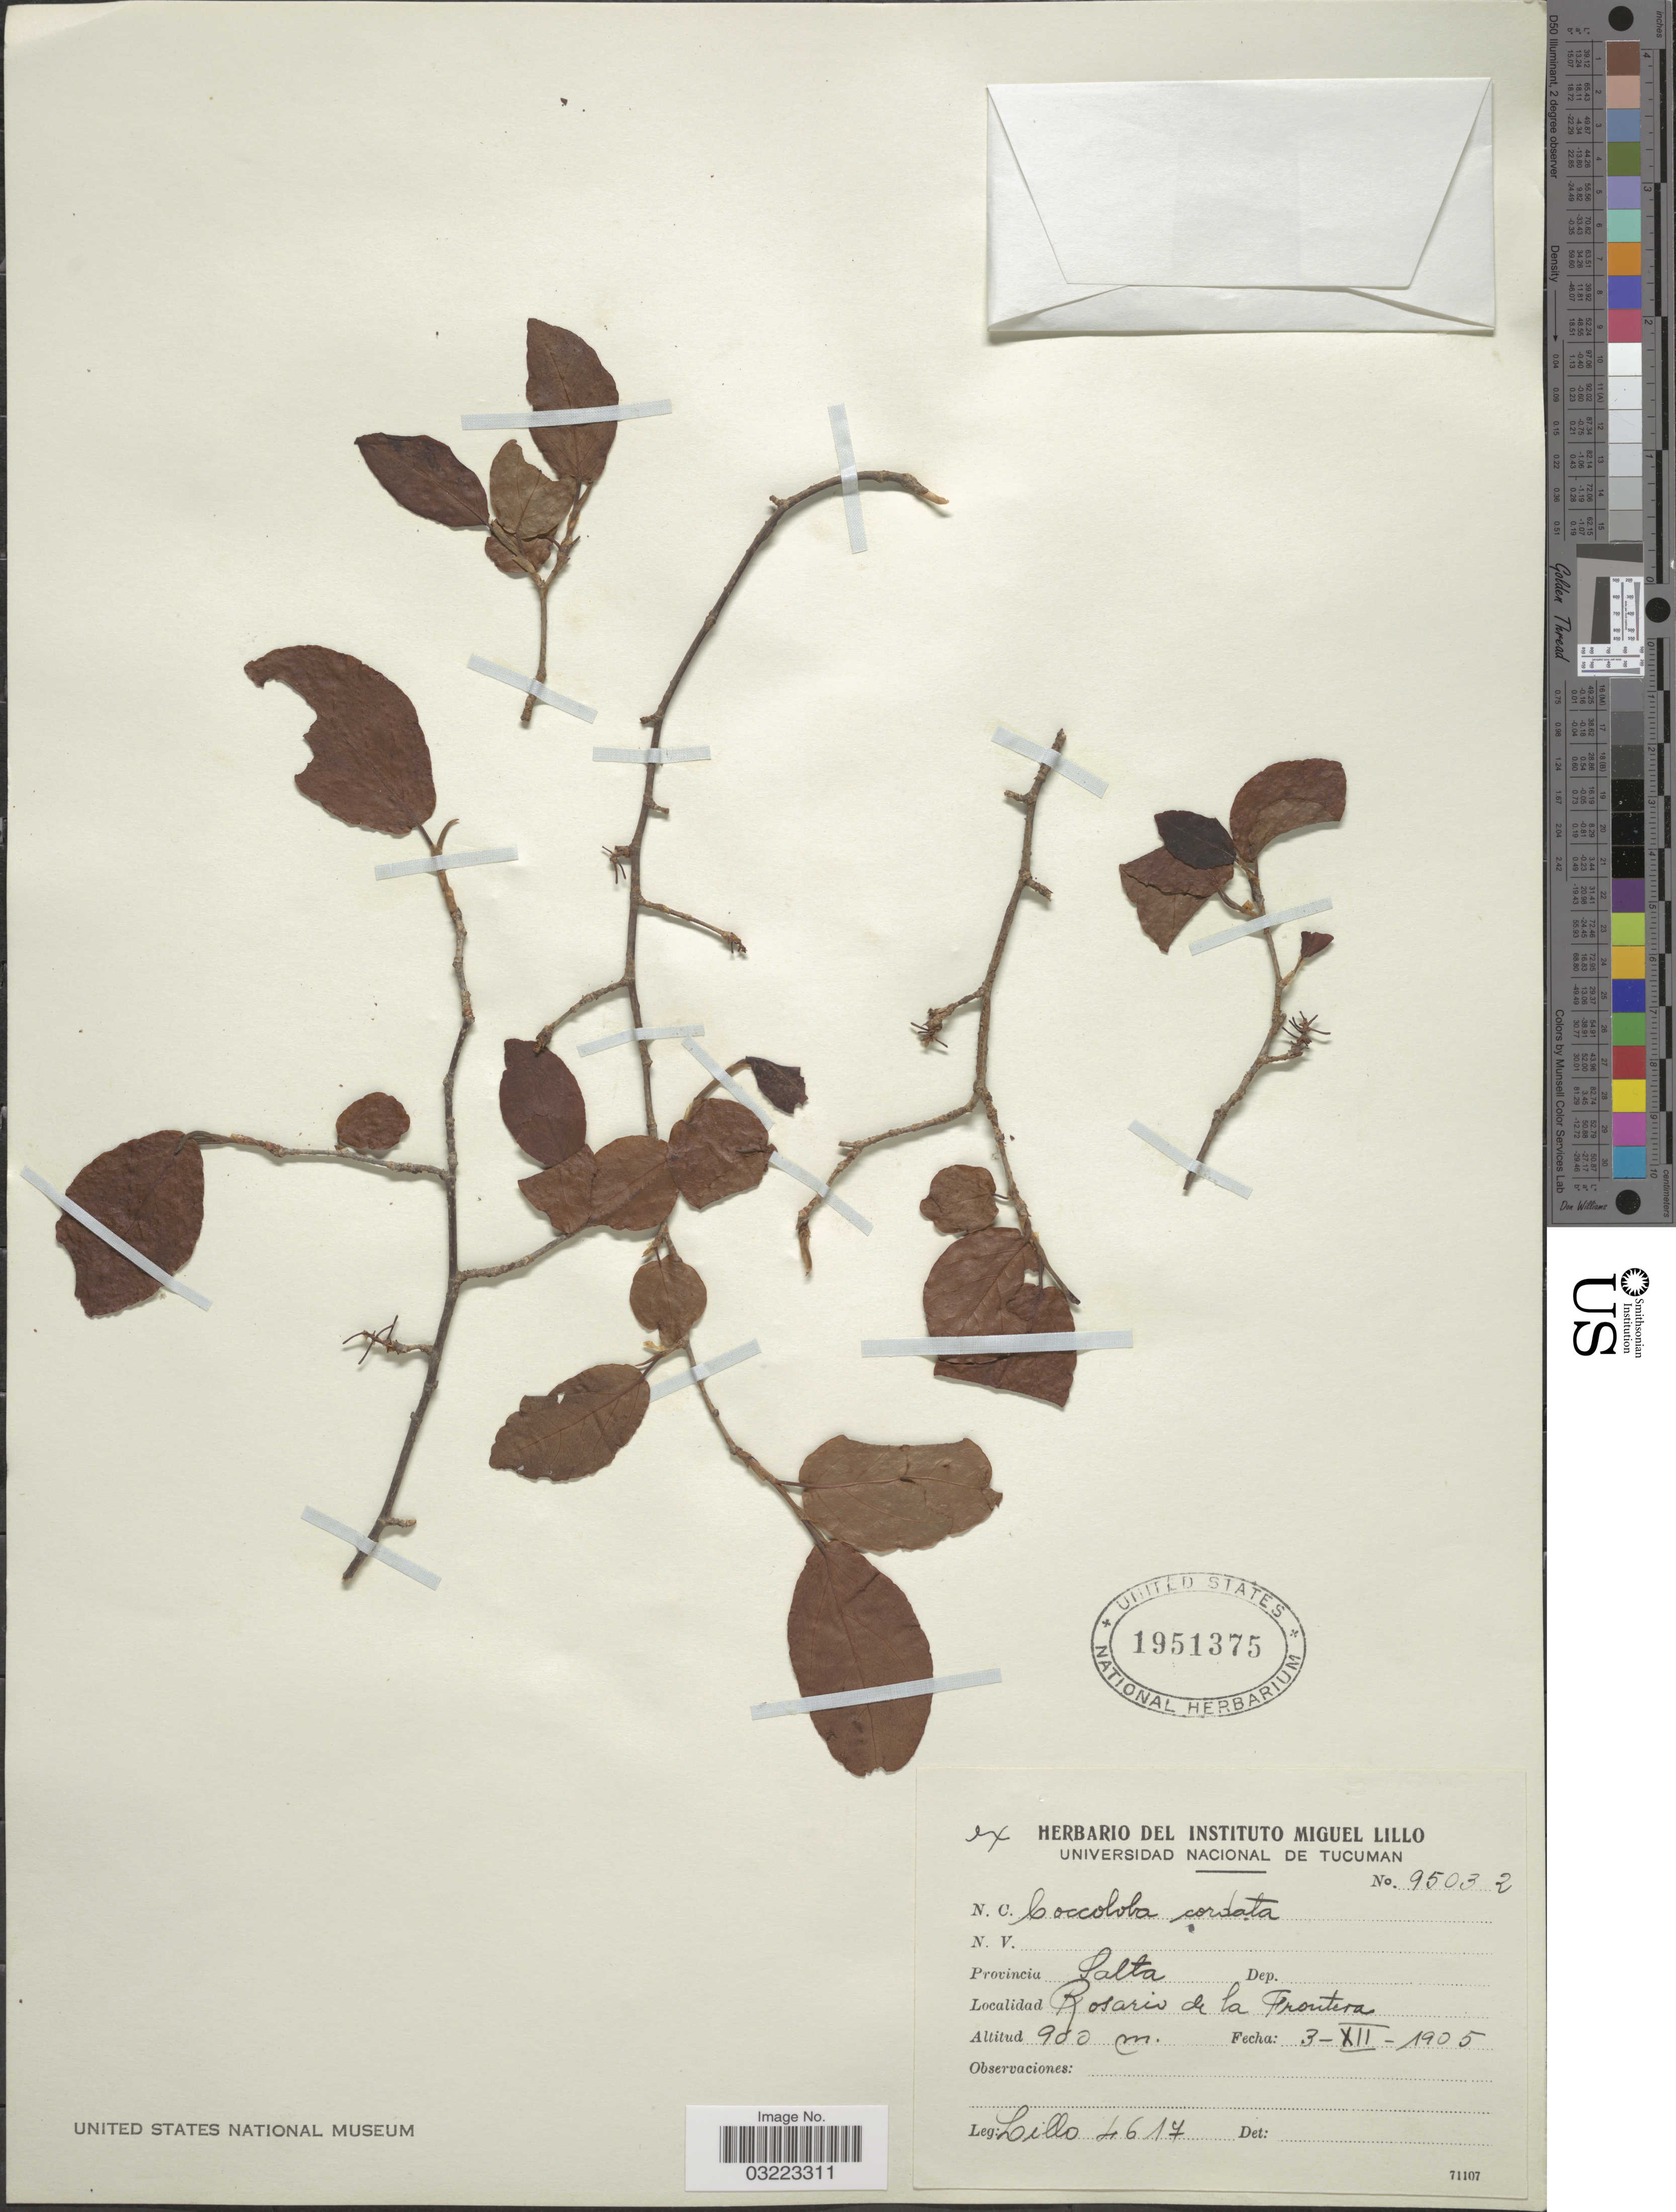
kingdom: Plantae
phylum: Tracheophyta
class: Magnoliopsida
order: Caryophyllales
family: Polygonaceae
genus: Coccoloba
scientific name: Coccoloba cordata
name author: Cham.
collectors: M. Lillo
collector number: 4617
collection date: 1905-12-03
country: Argentina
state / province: Salta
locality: Rosario de la Frontera.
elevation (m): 900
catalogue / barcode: US 1951375